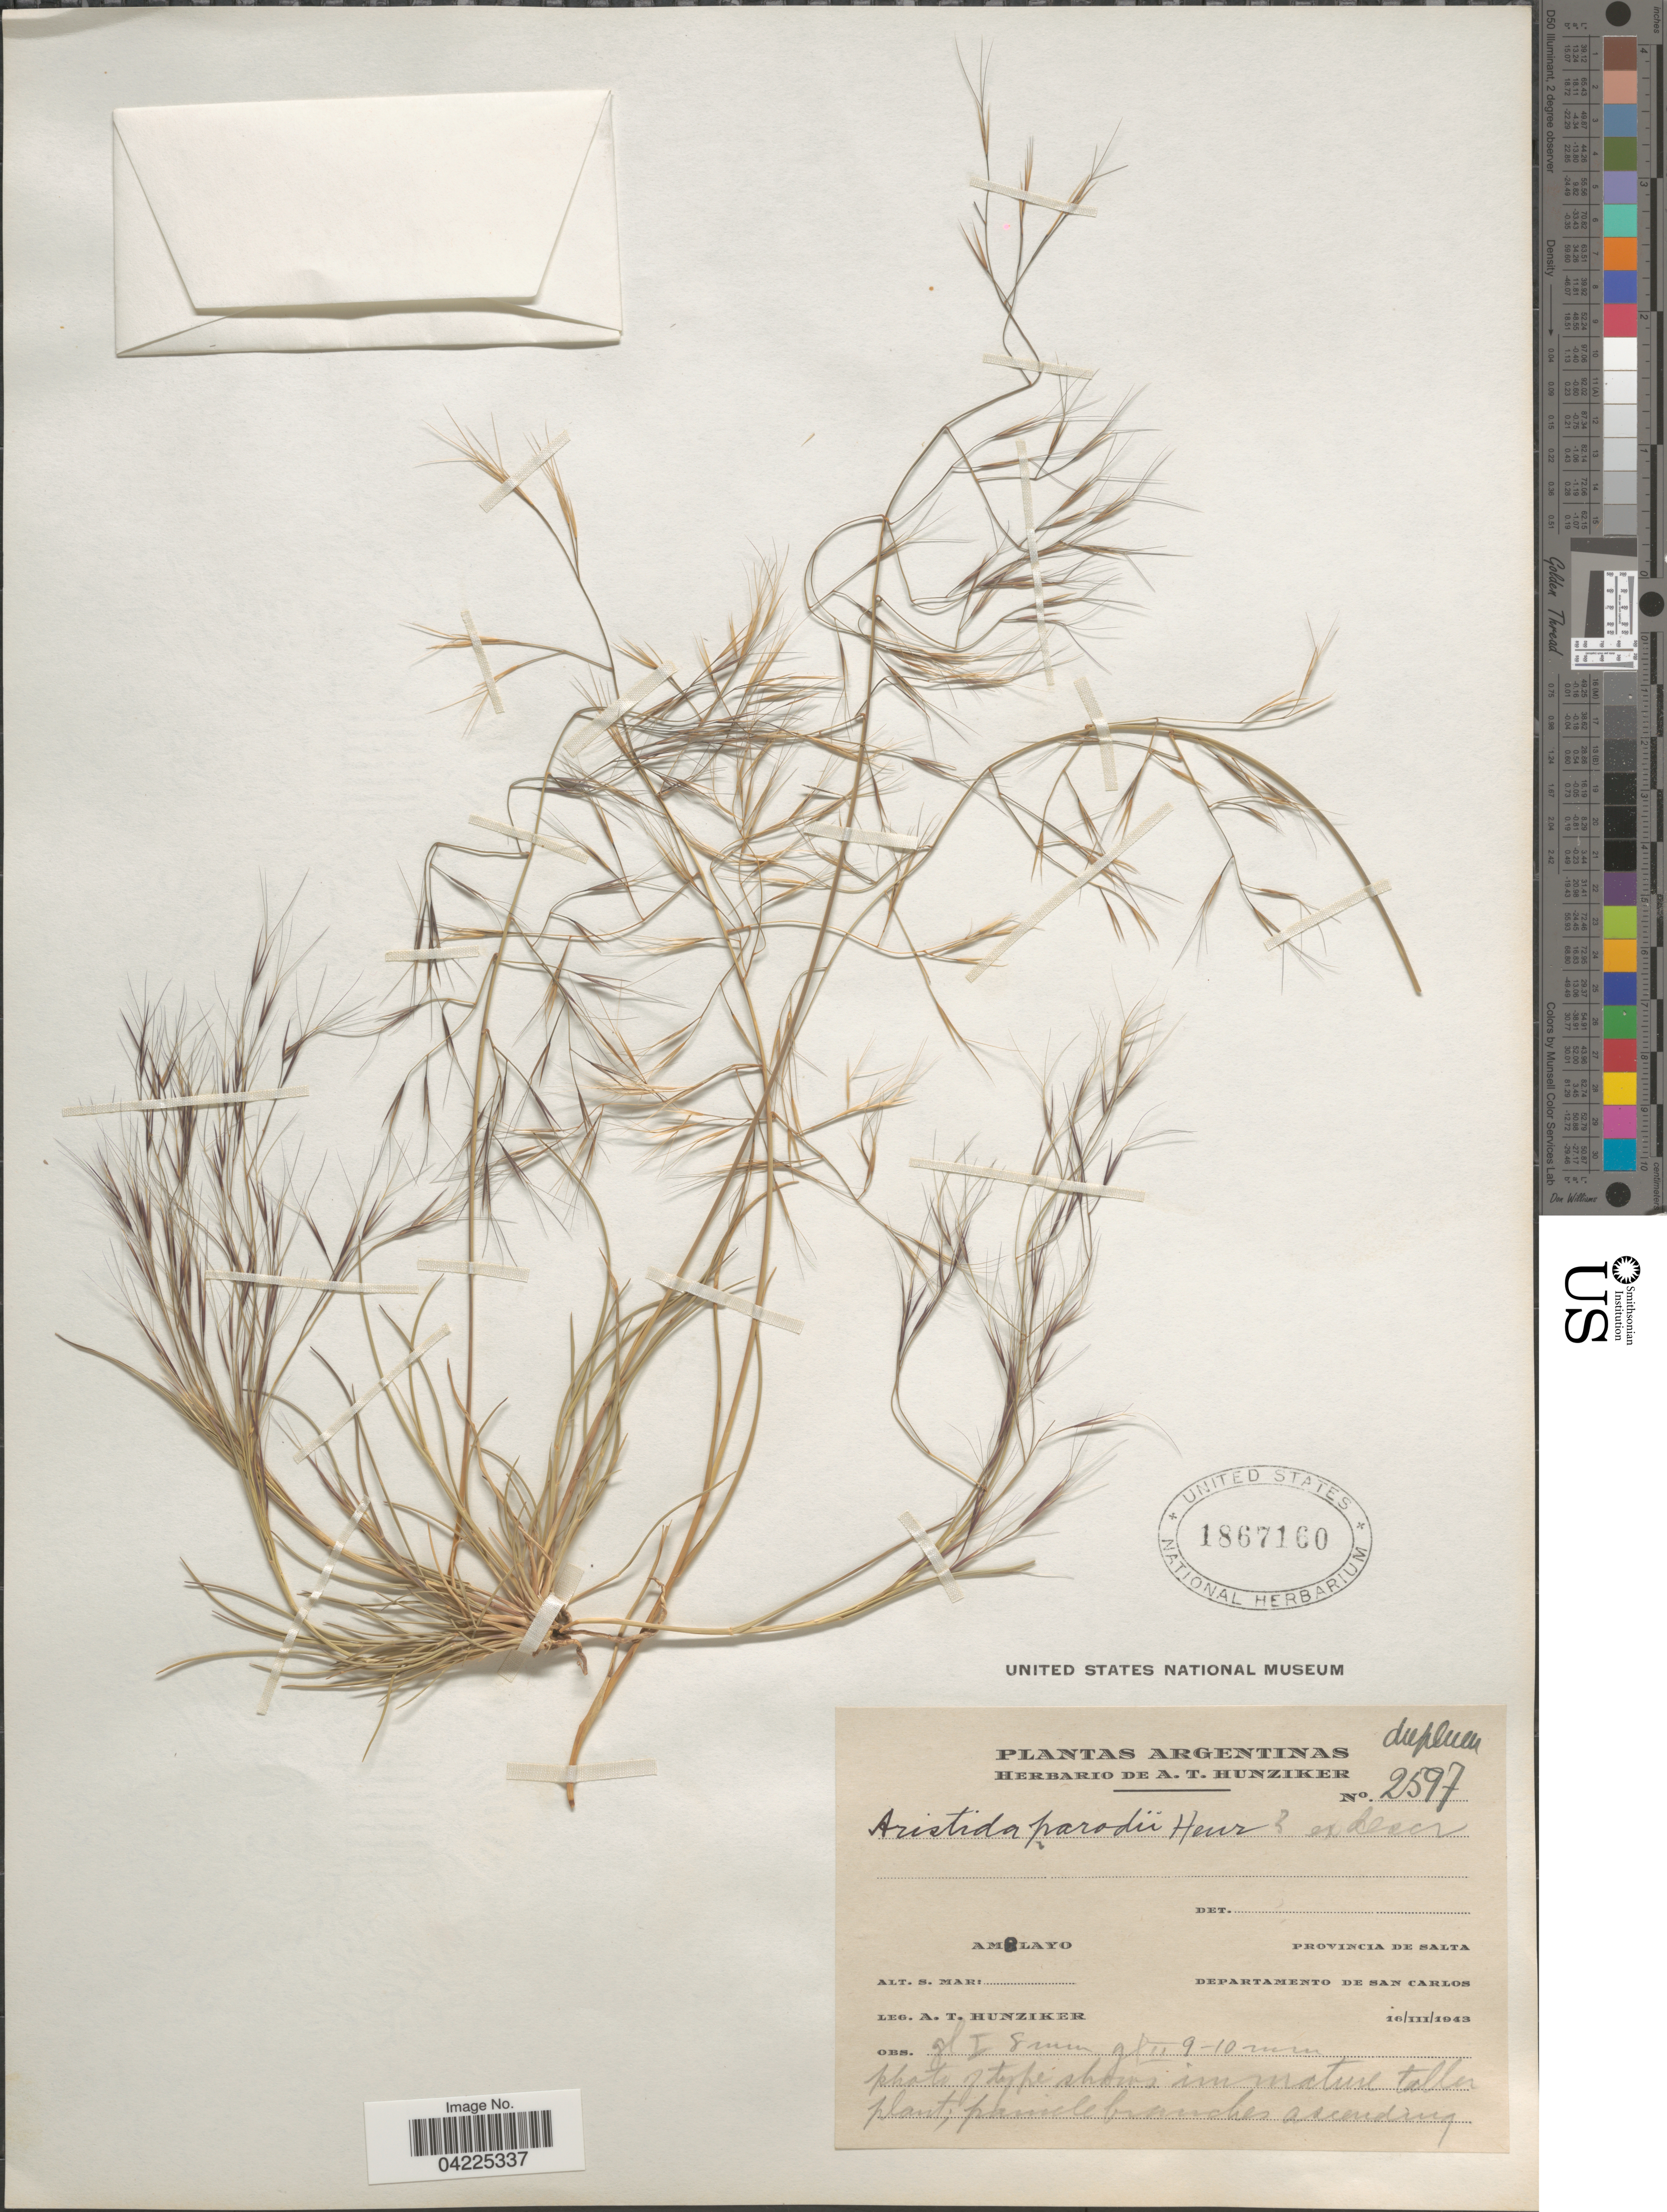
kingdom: Plantae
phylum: Tracheophyta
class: Liliopsida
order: Poales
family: Poaceae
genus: Aristida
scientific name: Aristida parodii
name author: Henr.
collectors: A. T. Hunziker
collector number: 2597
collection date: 1943-03-16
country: Argentina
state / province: Salta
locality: Amblayo. Departamento de San Carlos.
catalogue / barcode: US 1867160